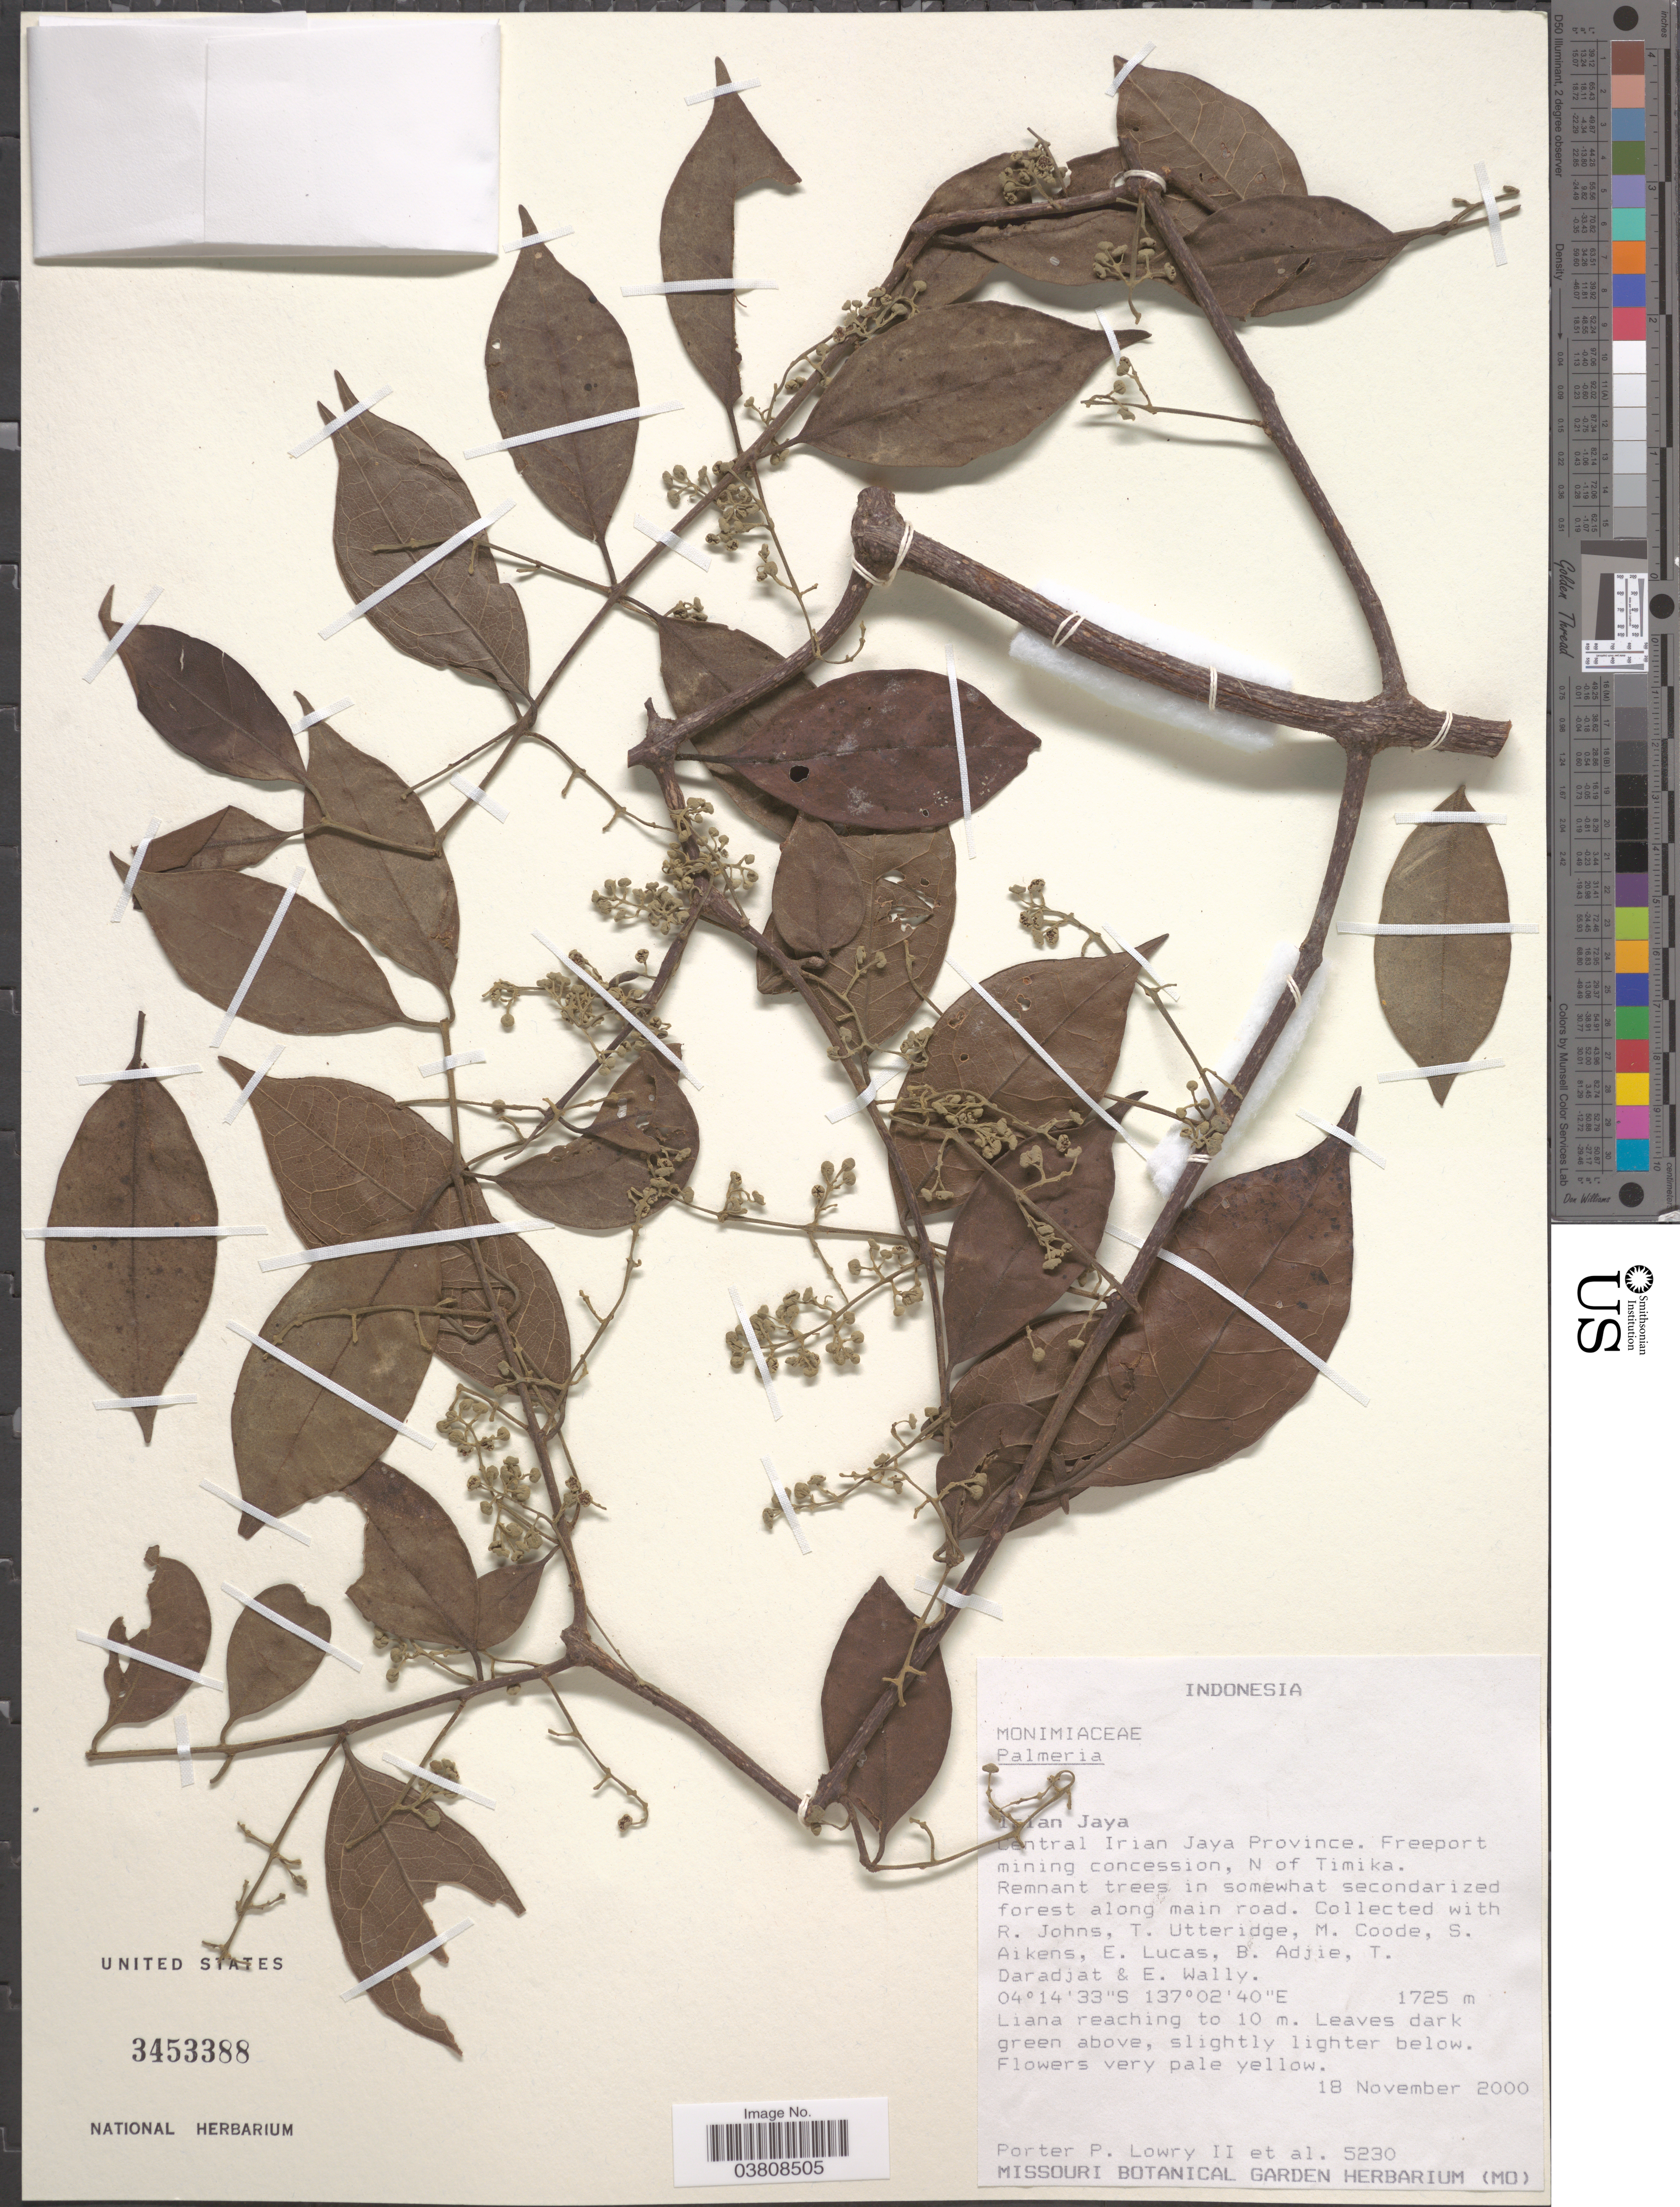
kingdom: Plantae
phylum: Tracheophyta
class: Magnoliopsida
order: Laurales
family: Monimiaceae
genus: Palmeria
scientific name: Palmeria sp.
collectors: P. P. Lowry, R. Johns, T. M. A. Utteridge & M. Coode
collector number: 5230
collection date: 2000-11-18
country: Indonesia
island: New Guinea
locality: T [illegible text]ian Jaya. Central Irian Jaya Province. Freeport mining concession, N of Timika. Along main road.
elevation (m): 1725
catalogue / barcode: US 3453388